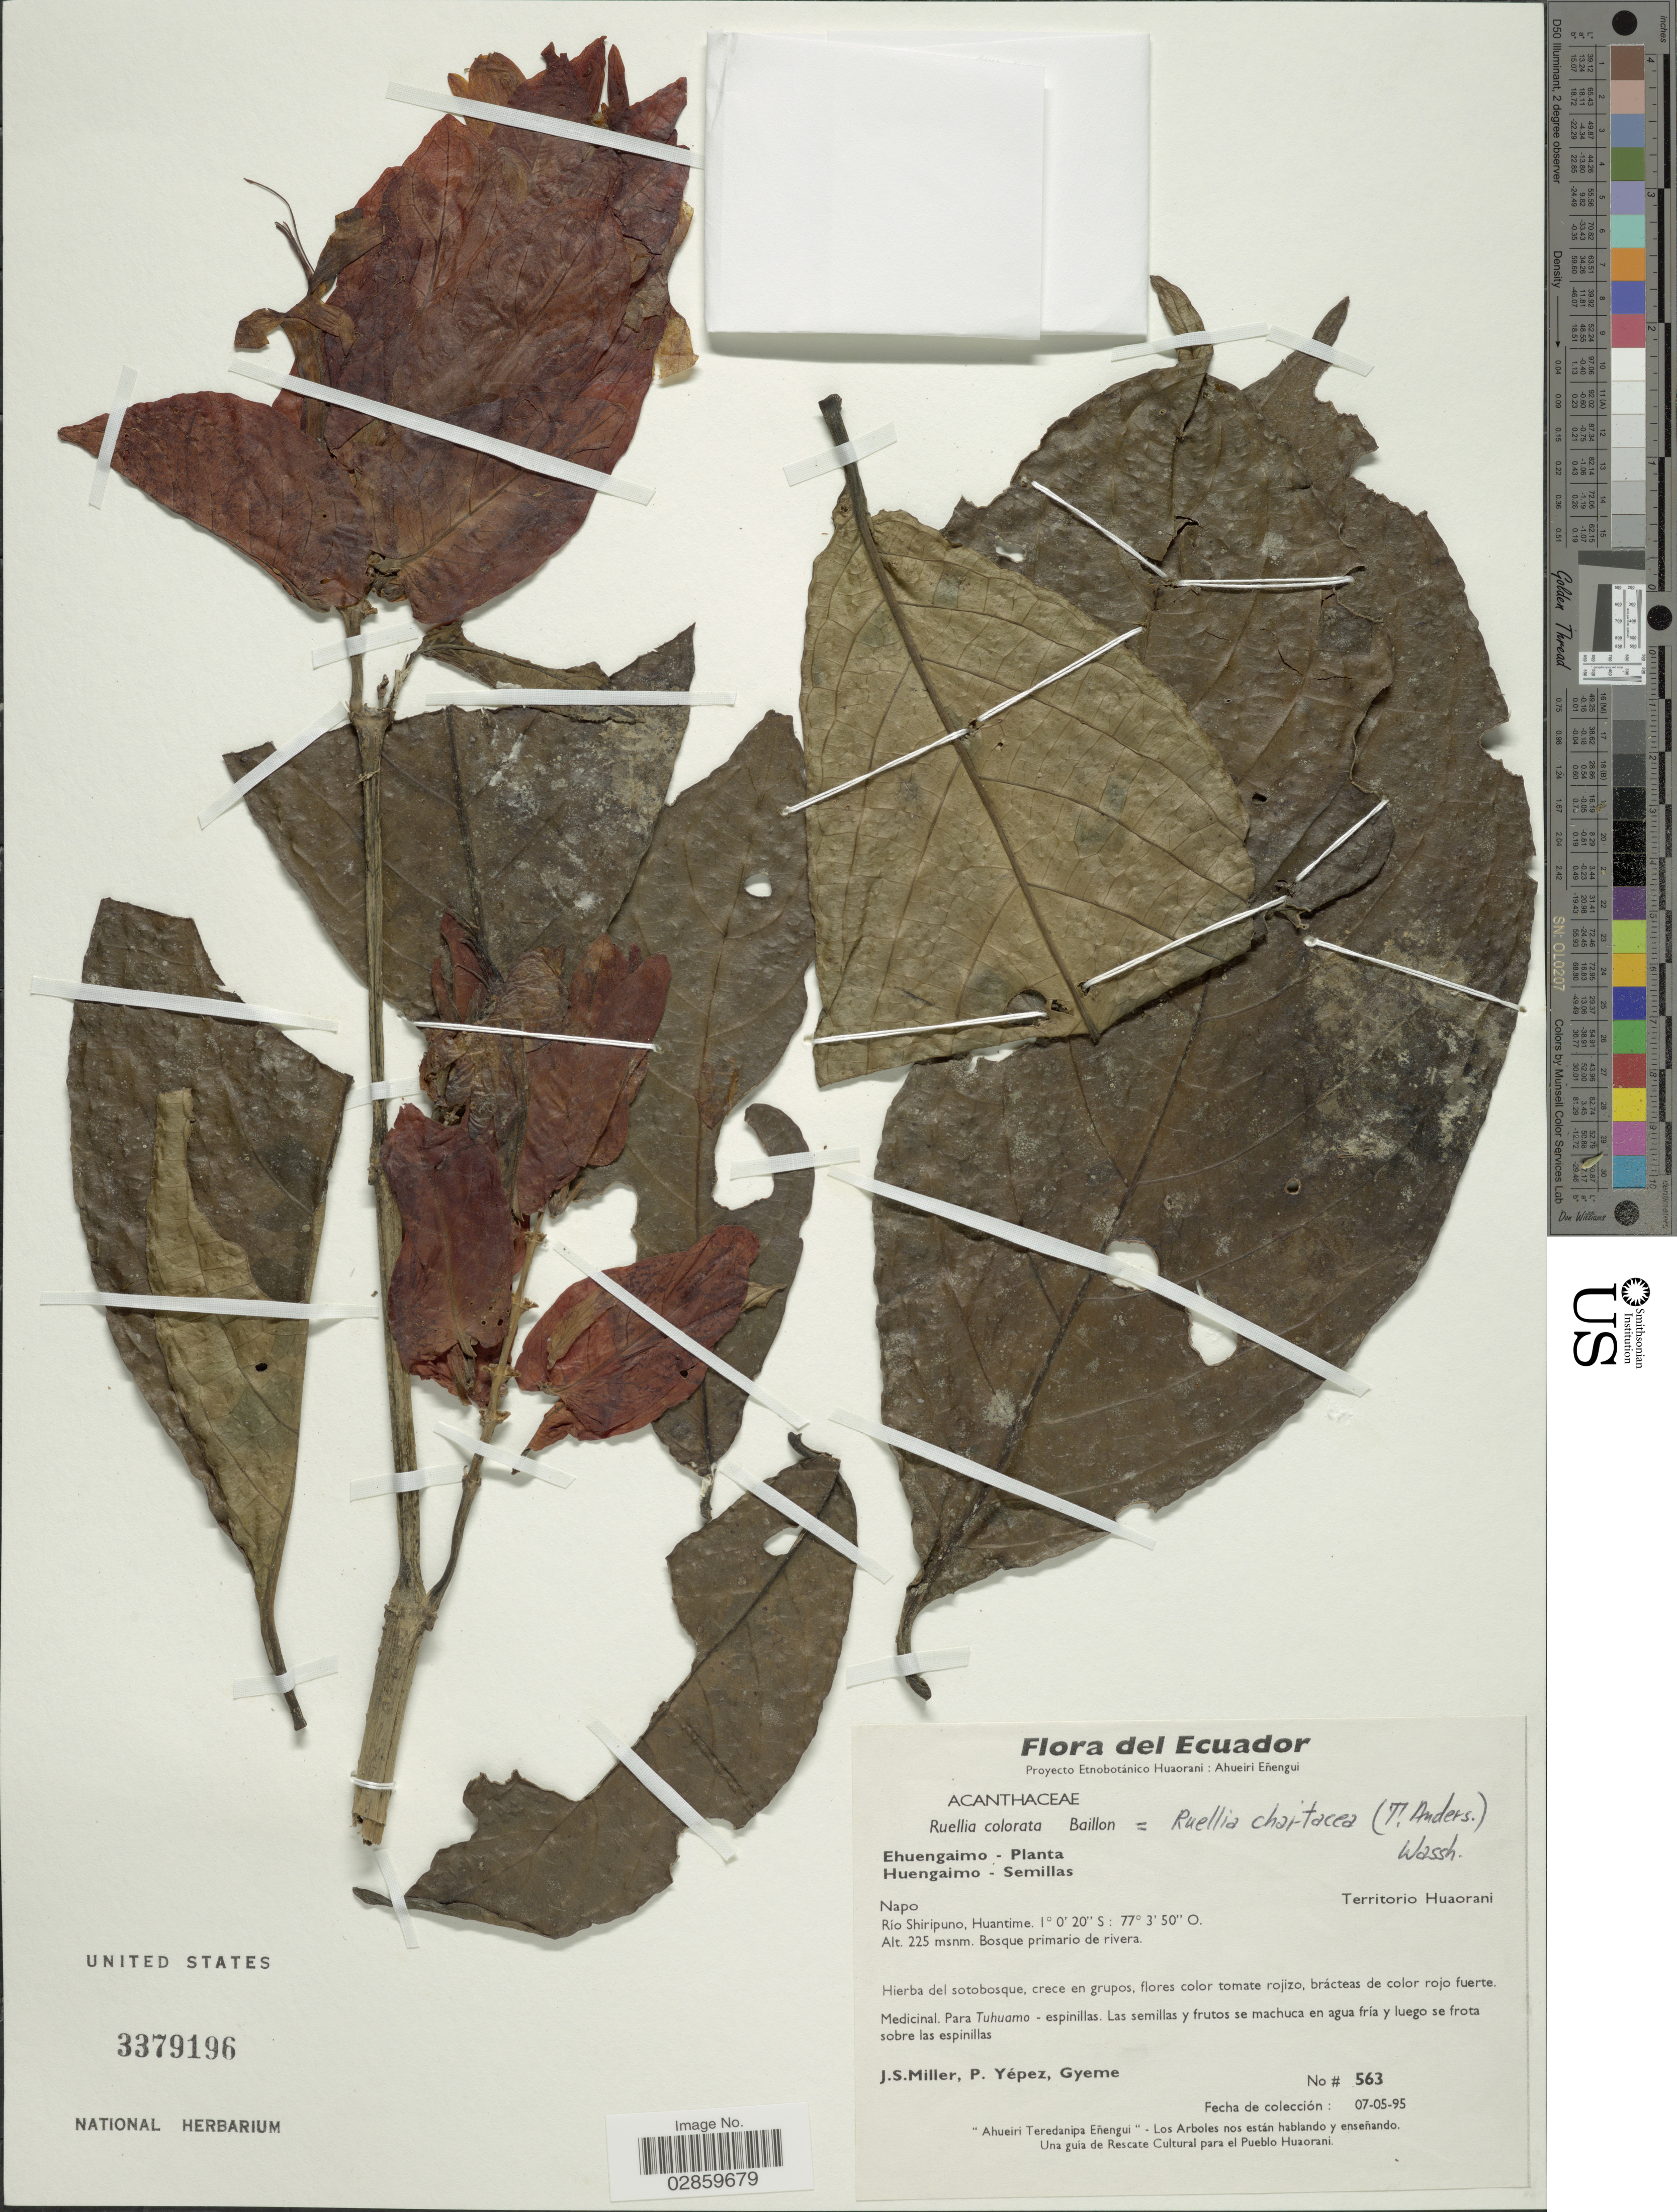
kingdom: Plantae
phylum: Tracheophyta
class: Magnoliopsida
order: Lamiales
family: Acanthaceae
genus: Ruellia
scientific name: Ruellia chartacea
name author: (T. Anderson) Wassh.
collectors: J. S. Miller, P. Yépez & Gyeme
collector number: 563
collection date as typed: Transcribed d/m/y: 7/5/95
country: Ecuador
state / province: Napo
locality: Río Shiripuno, Huantime. Territorio Huaorani.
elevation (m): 225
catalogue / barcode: US 3379196